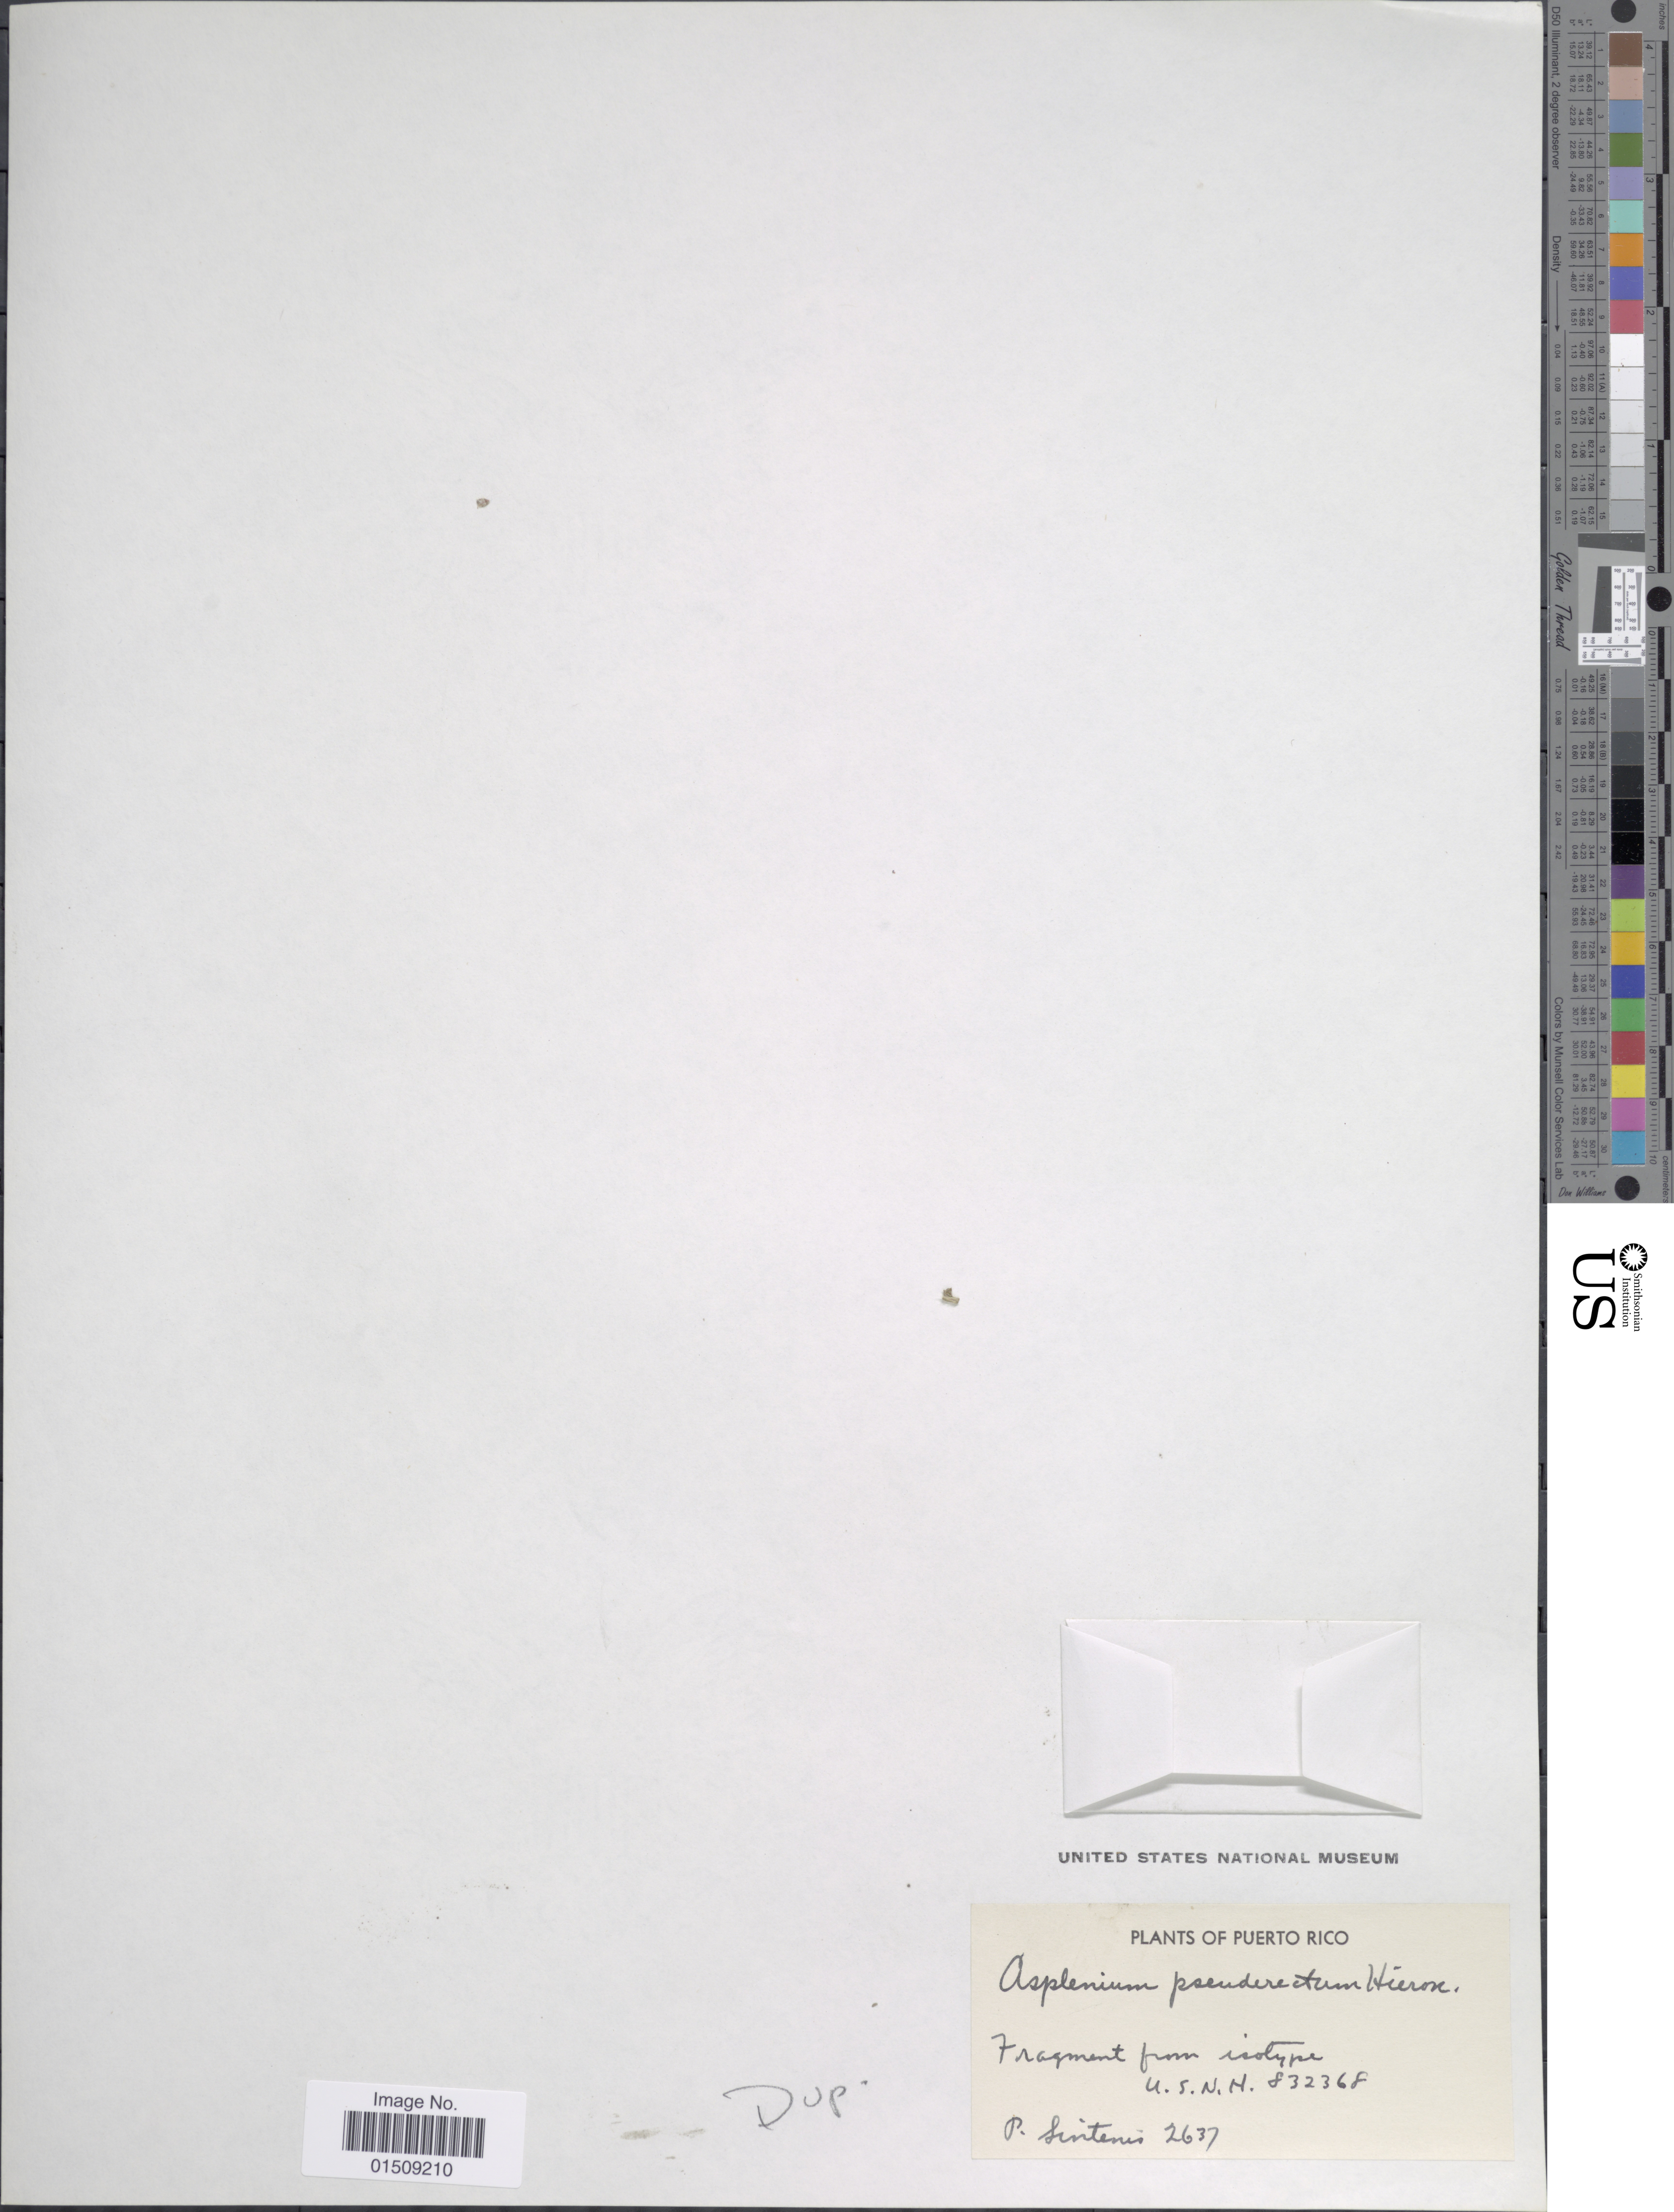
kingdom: Plantae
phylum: Tracheophyta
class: Polypodiopsida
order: Polypodiales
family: Aspleniaceae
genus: Asplenium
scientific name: Asplenium pteropus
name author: Kaulf.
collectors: P. Sintenis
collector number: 2637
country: Puerto Rico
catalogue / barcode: US 832368